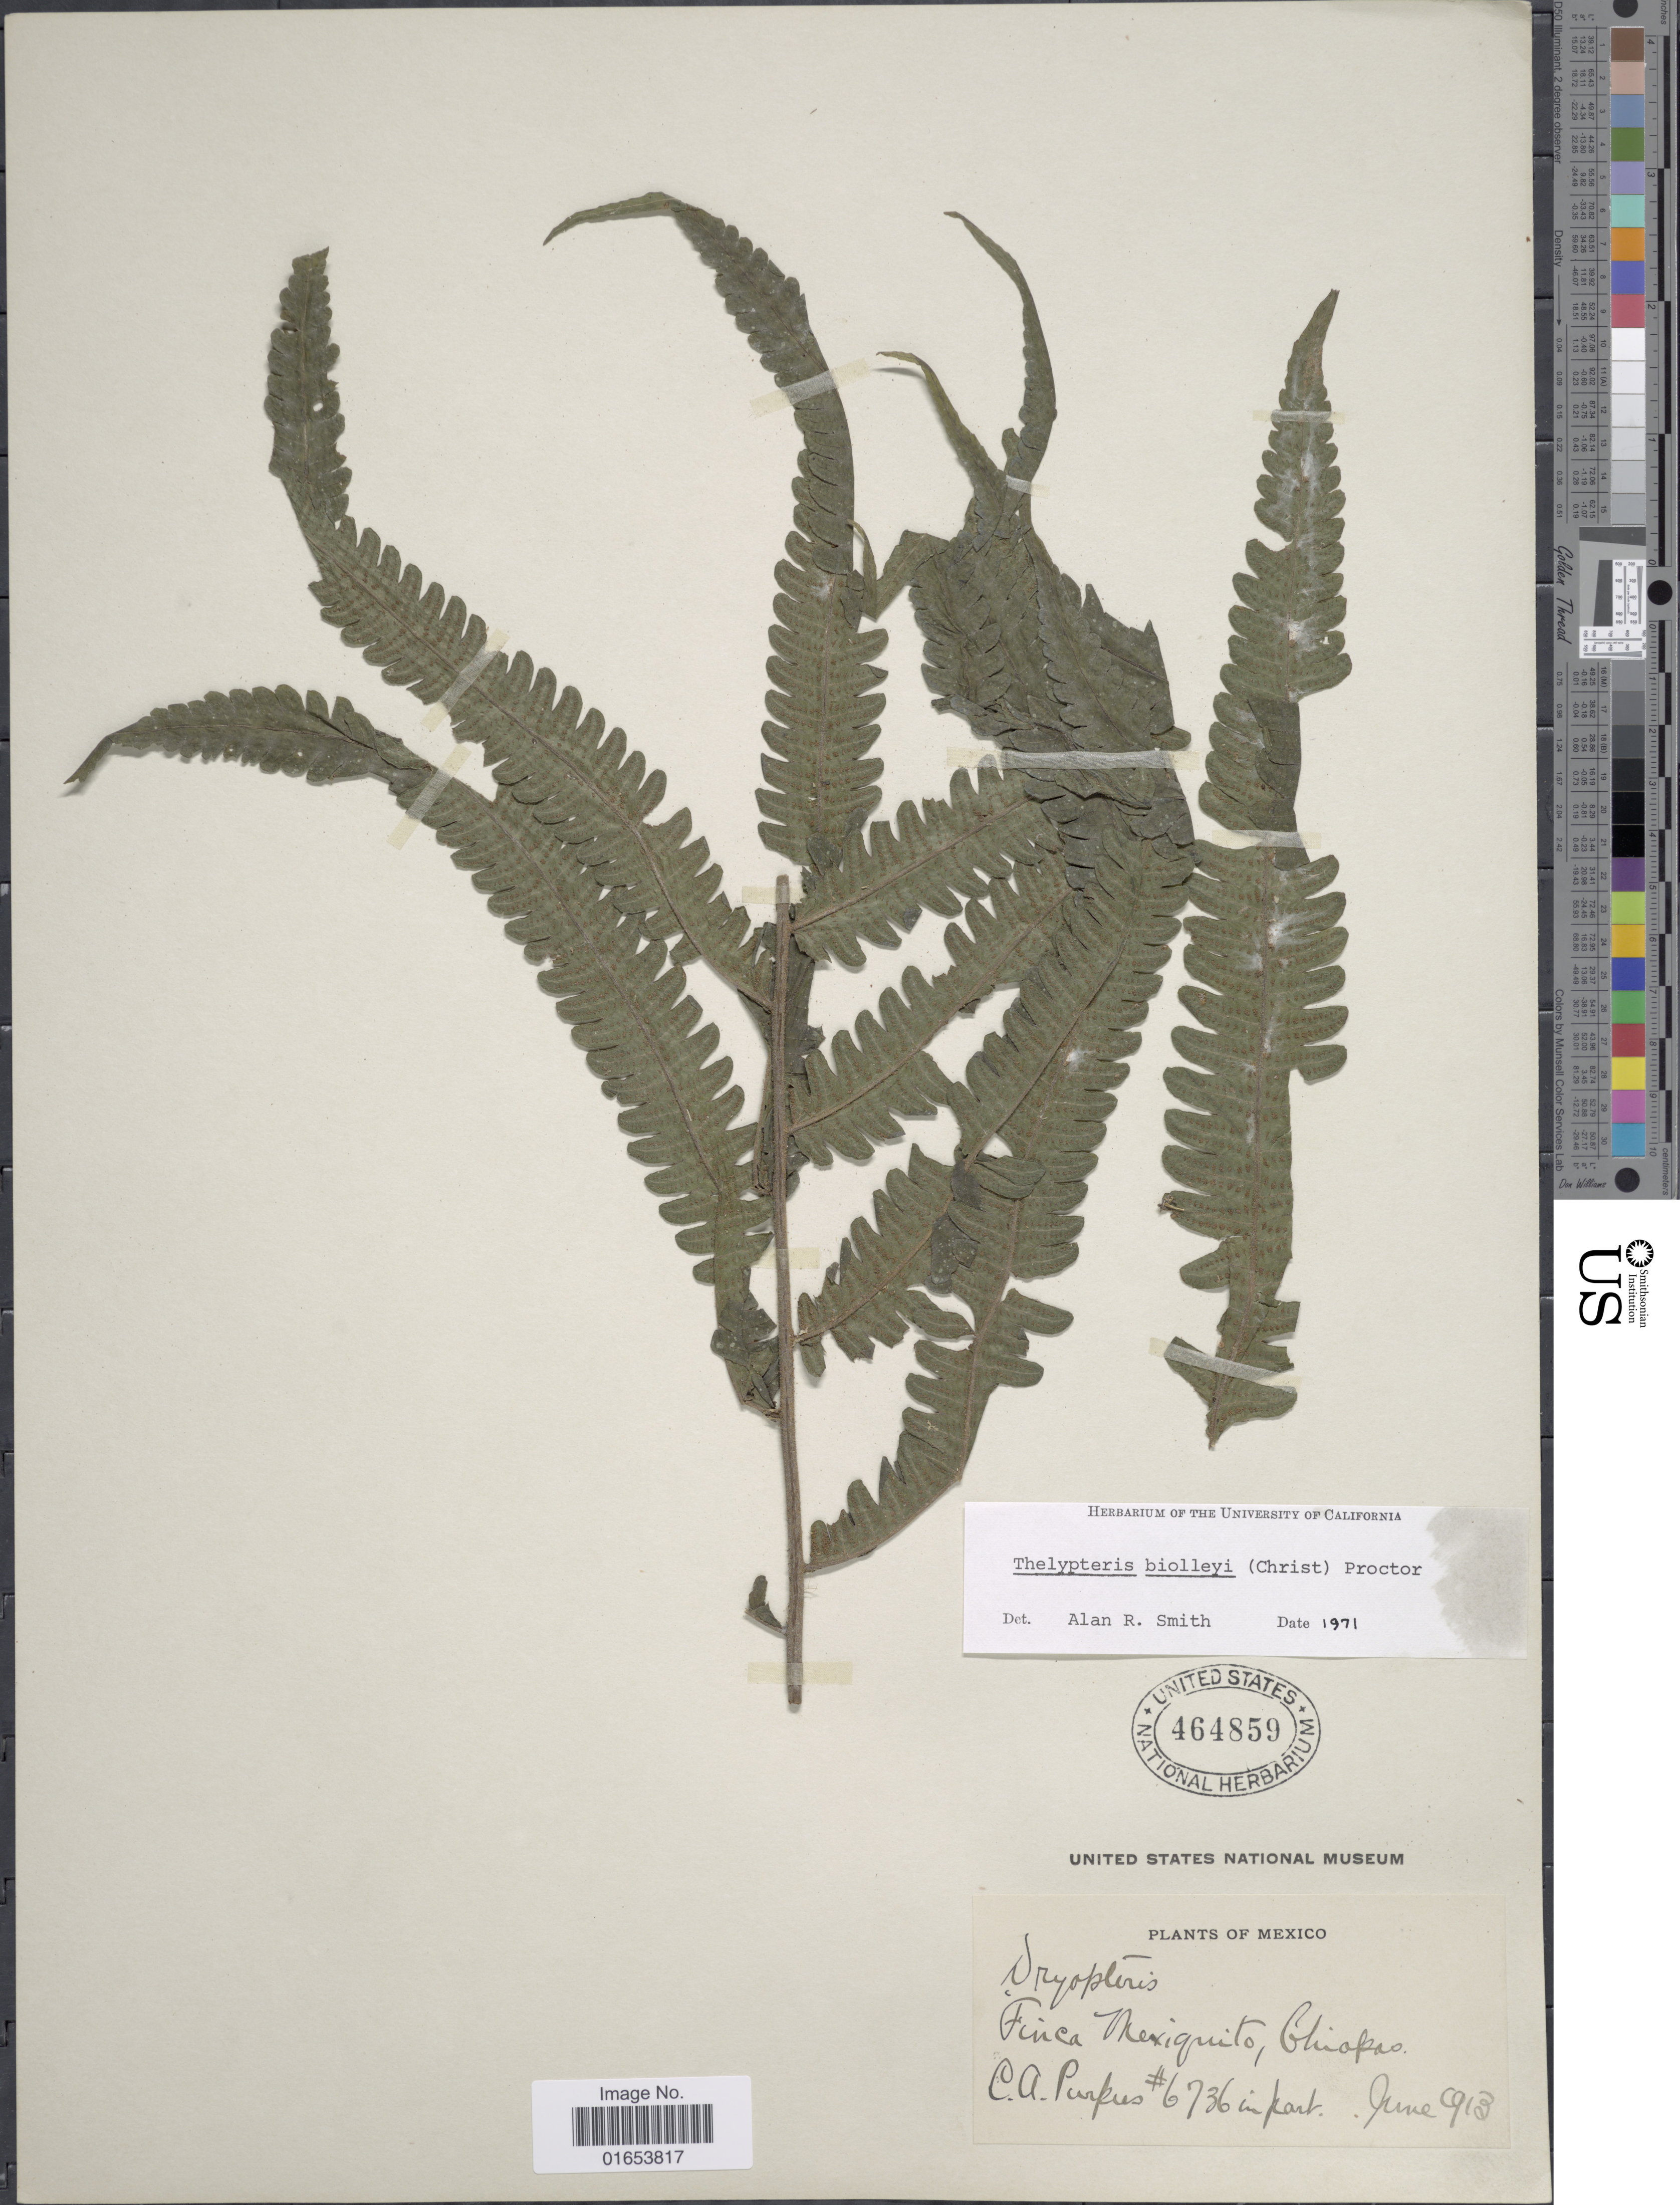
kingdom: Plantae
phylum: Tracheophyta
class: Polypodiopsida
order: Polypodiales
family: Thelypteridaceae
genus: Goniopteris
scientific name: Goniopteris biolleyi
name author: (C. Chr.) Pic. Serm.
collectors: C. A. Purpus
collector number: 6736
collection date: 1913-06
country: Mexico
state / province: Chiapas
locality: Finca Mexiquito, Chiapas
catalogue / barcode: US 464859